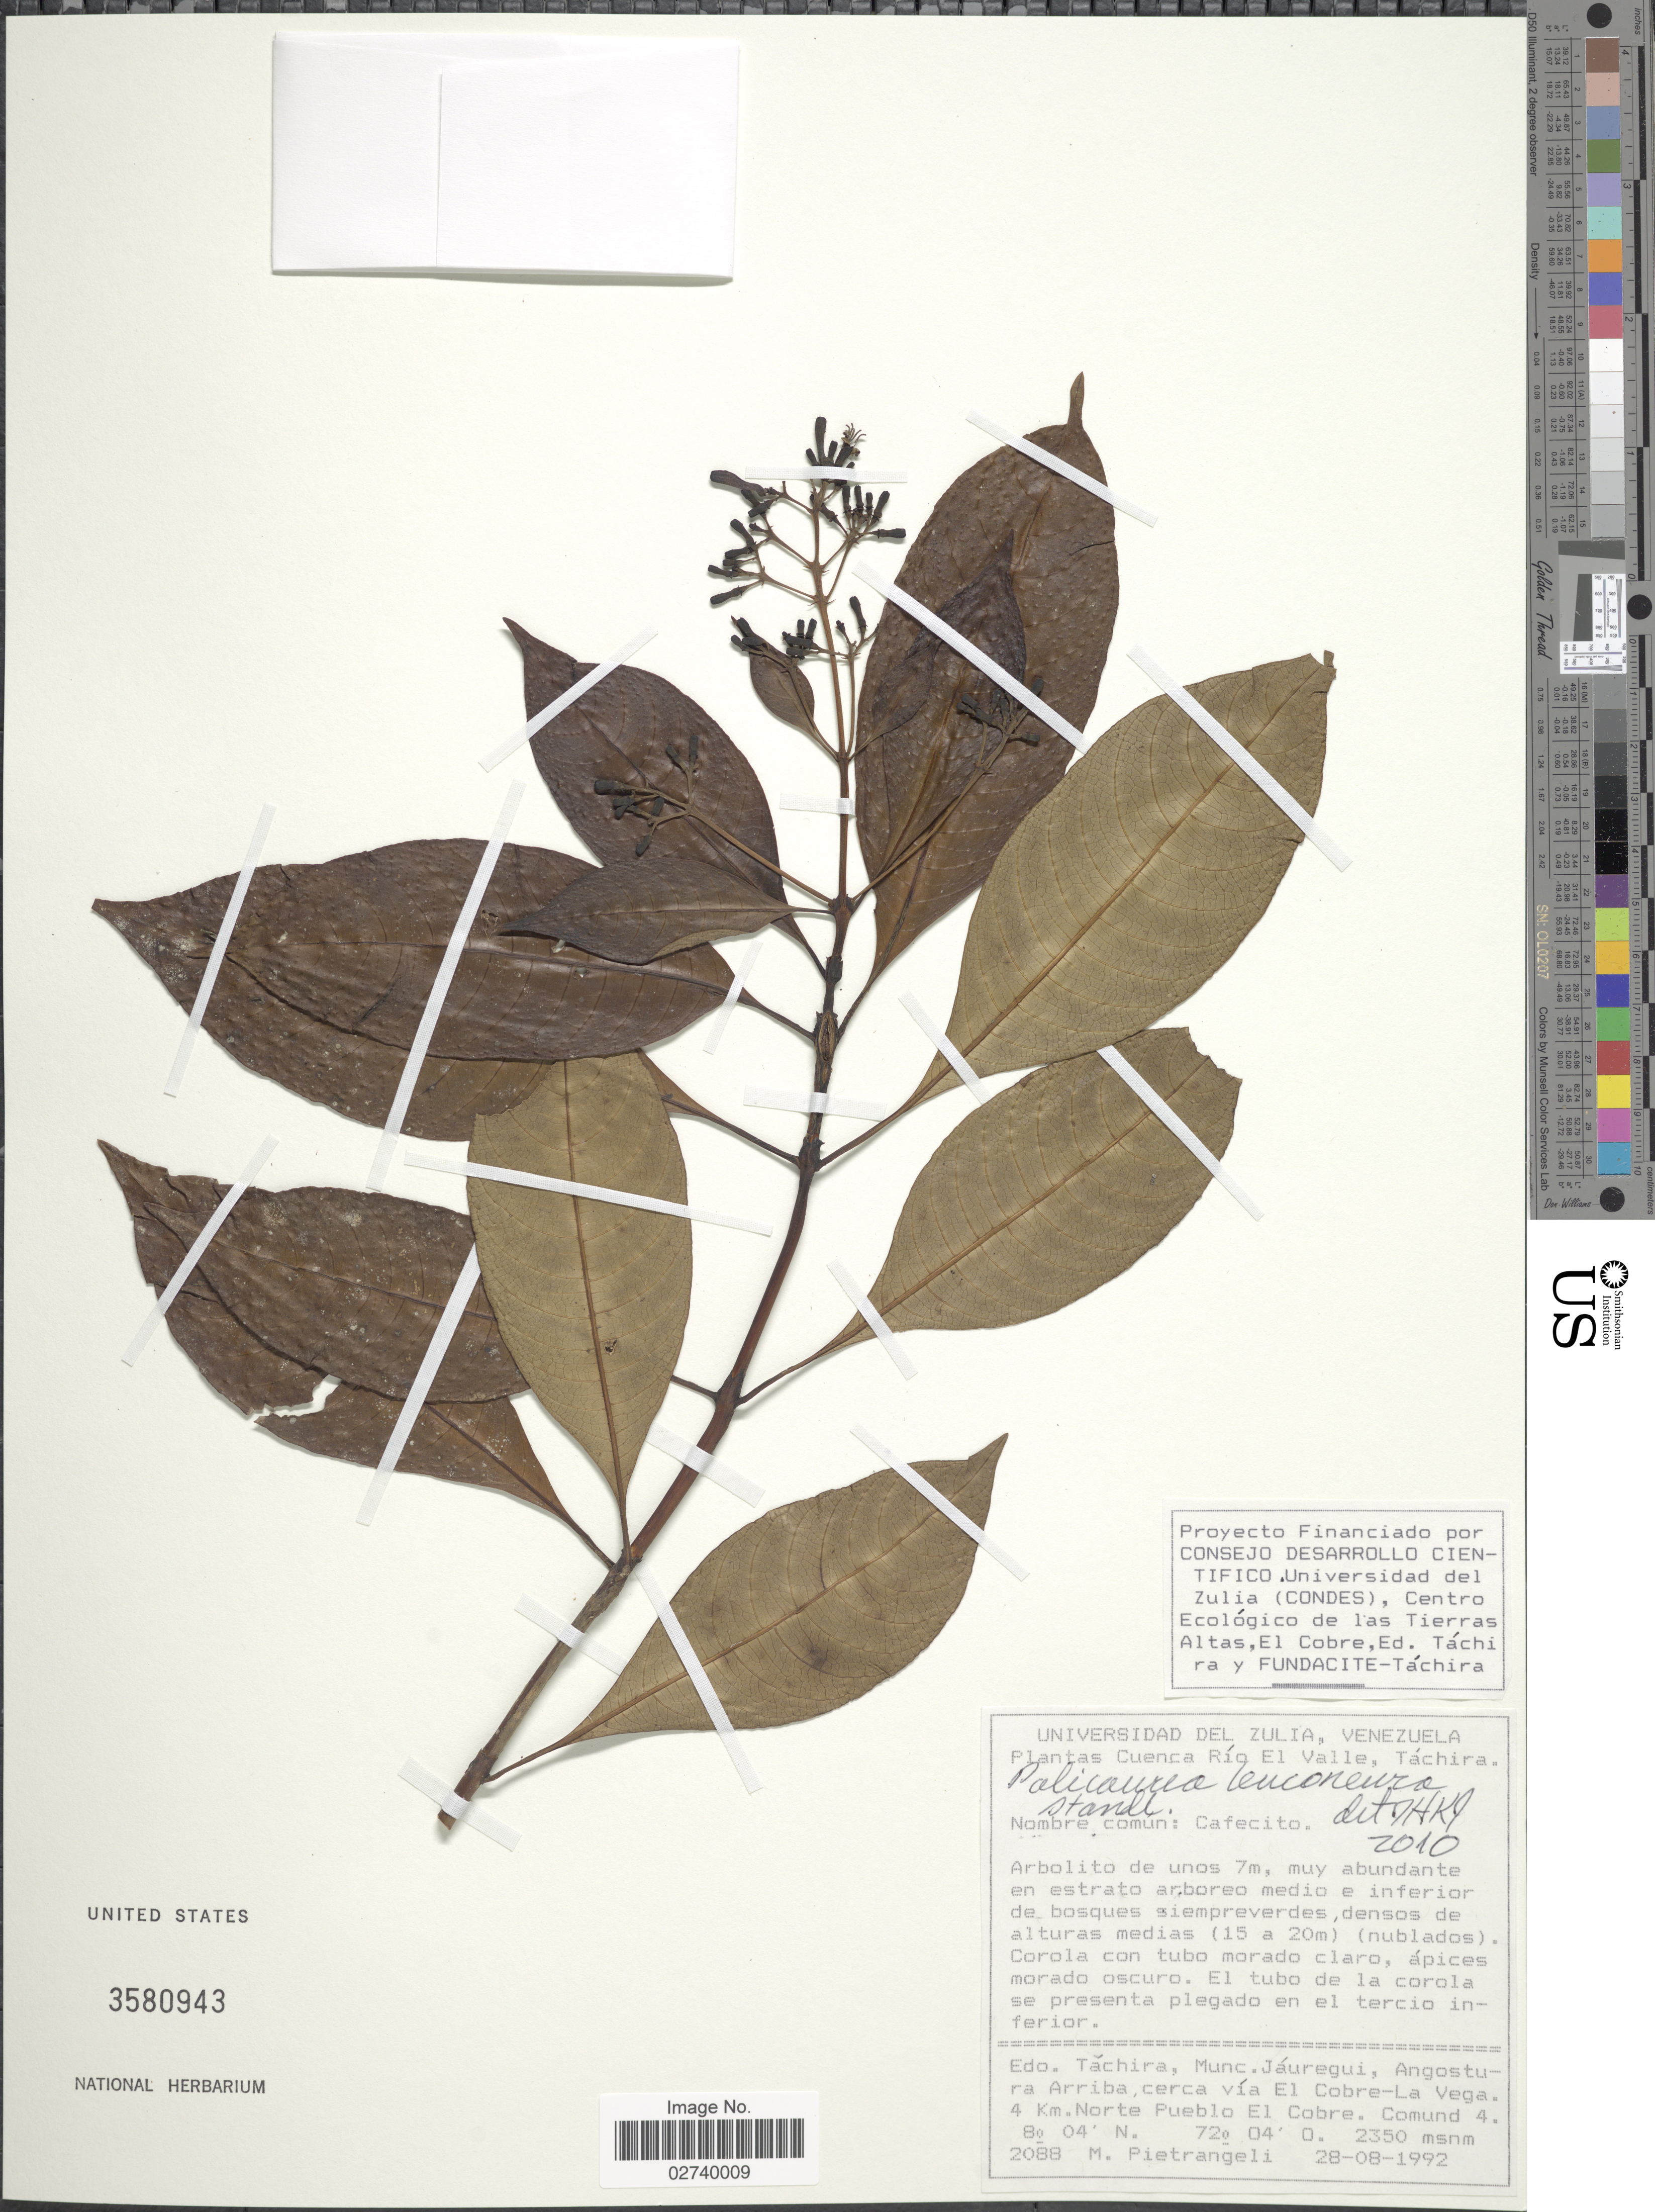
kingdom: Plantae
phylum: Tracheophyta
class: Magnoliopsida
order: Gentianales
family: Rubiaceae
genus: Palicourea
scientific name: Palicourea leuconeura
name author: Standl.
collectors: M. Pietrangeli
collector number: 2088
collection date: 1992-08-28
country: Venezuela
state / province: Tachira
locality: Munc. Jáuregui. Angostura Arriba, cerca vía El Cobre-La Vega. 4 Km. norte Pueblo El Cobre. Comund 4. Cuenca Río El Valle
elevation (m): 2350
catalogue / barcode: US 3580943